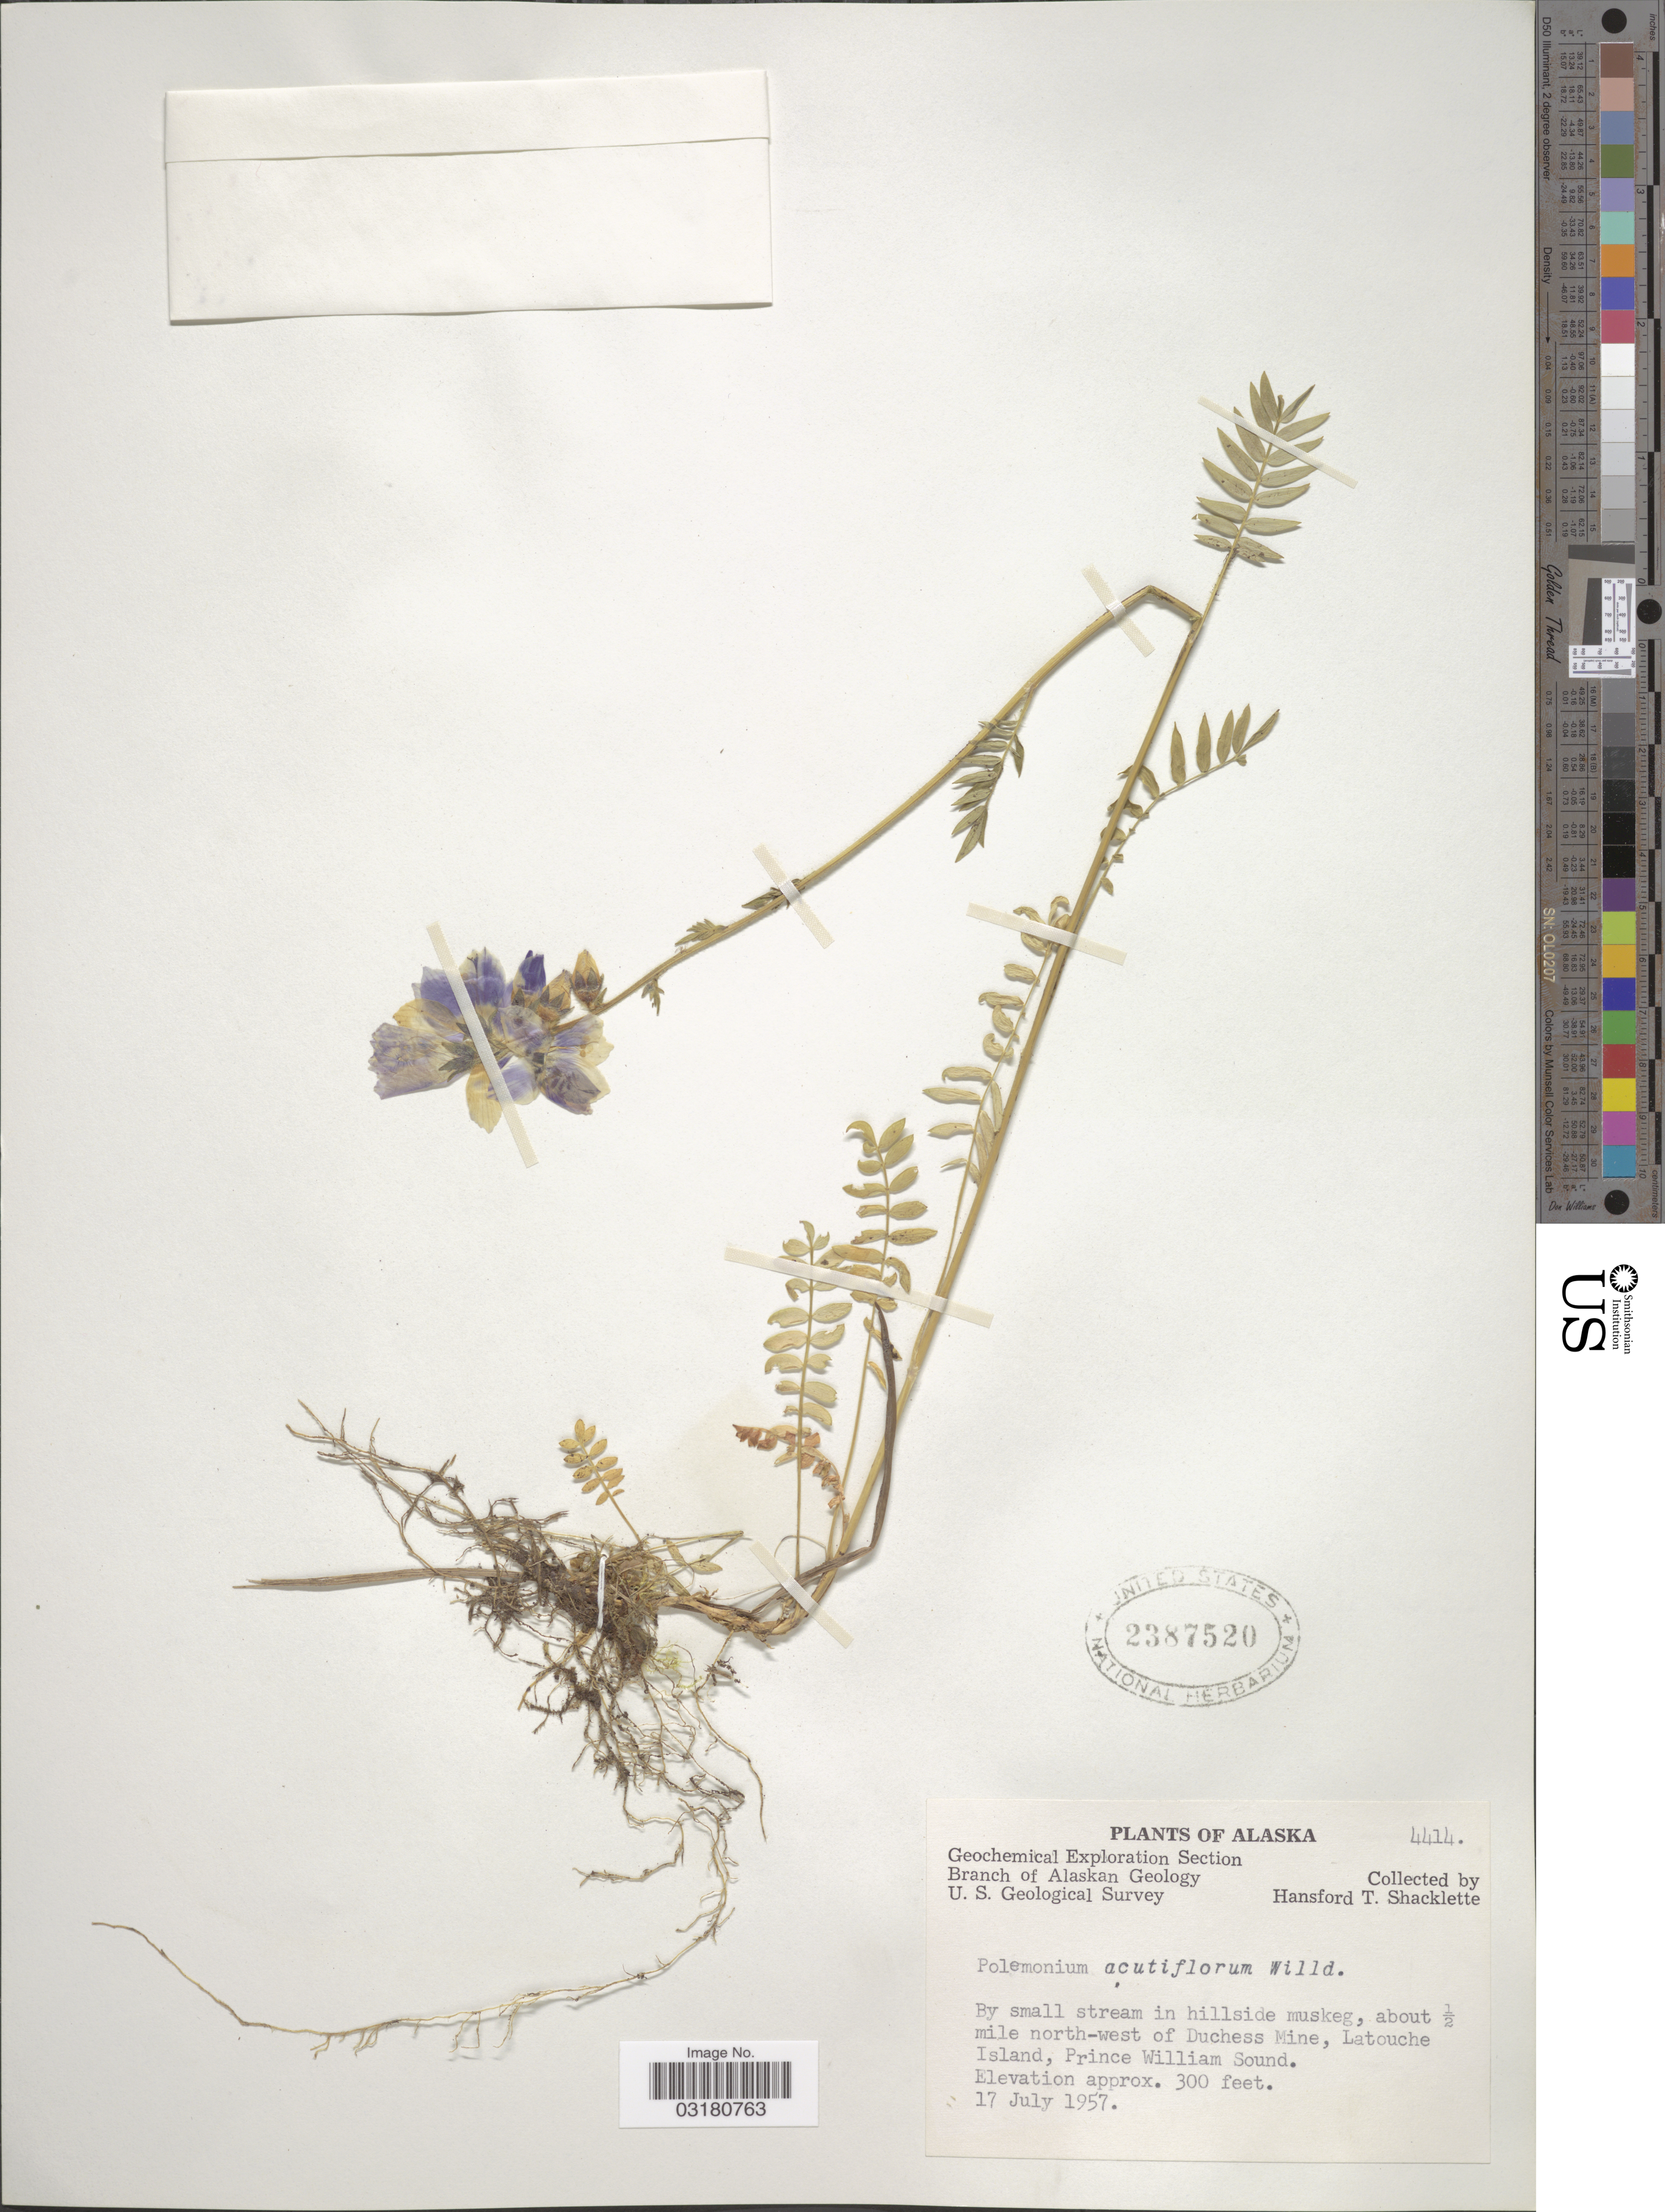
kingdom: Plantae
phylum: Tracheophyta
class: Magnoliopsida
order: Ericales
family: Polemoniaceae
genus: Polemonium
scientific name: Polemonium acutiflorum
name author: Willd. ex Roem. & Schult.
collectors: H. Shacklette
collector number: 4414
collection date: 1957-07-17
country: United States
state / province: Alaska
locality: By small stream in hillside muskeg, about ½ mile north-west of Duchess Mine, Latouche Island, Prince William Sound.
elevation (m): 91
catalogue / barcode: US 2387520